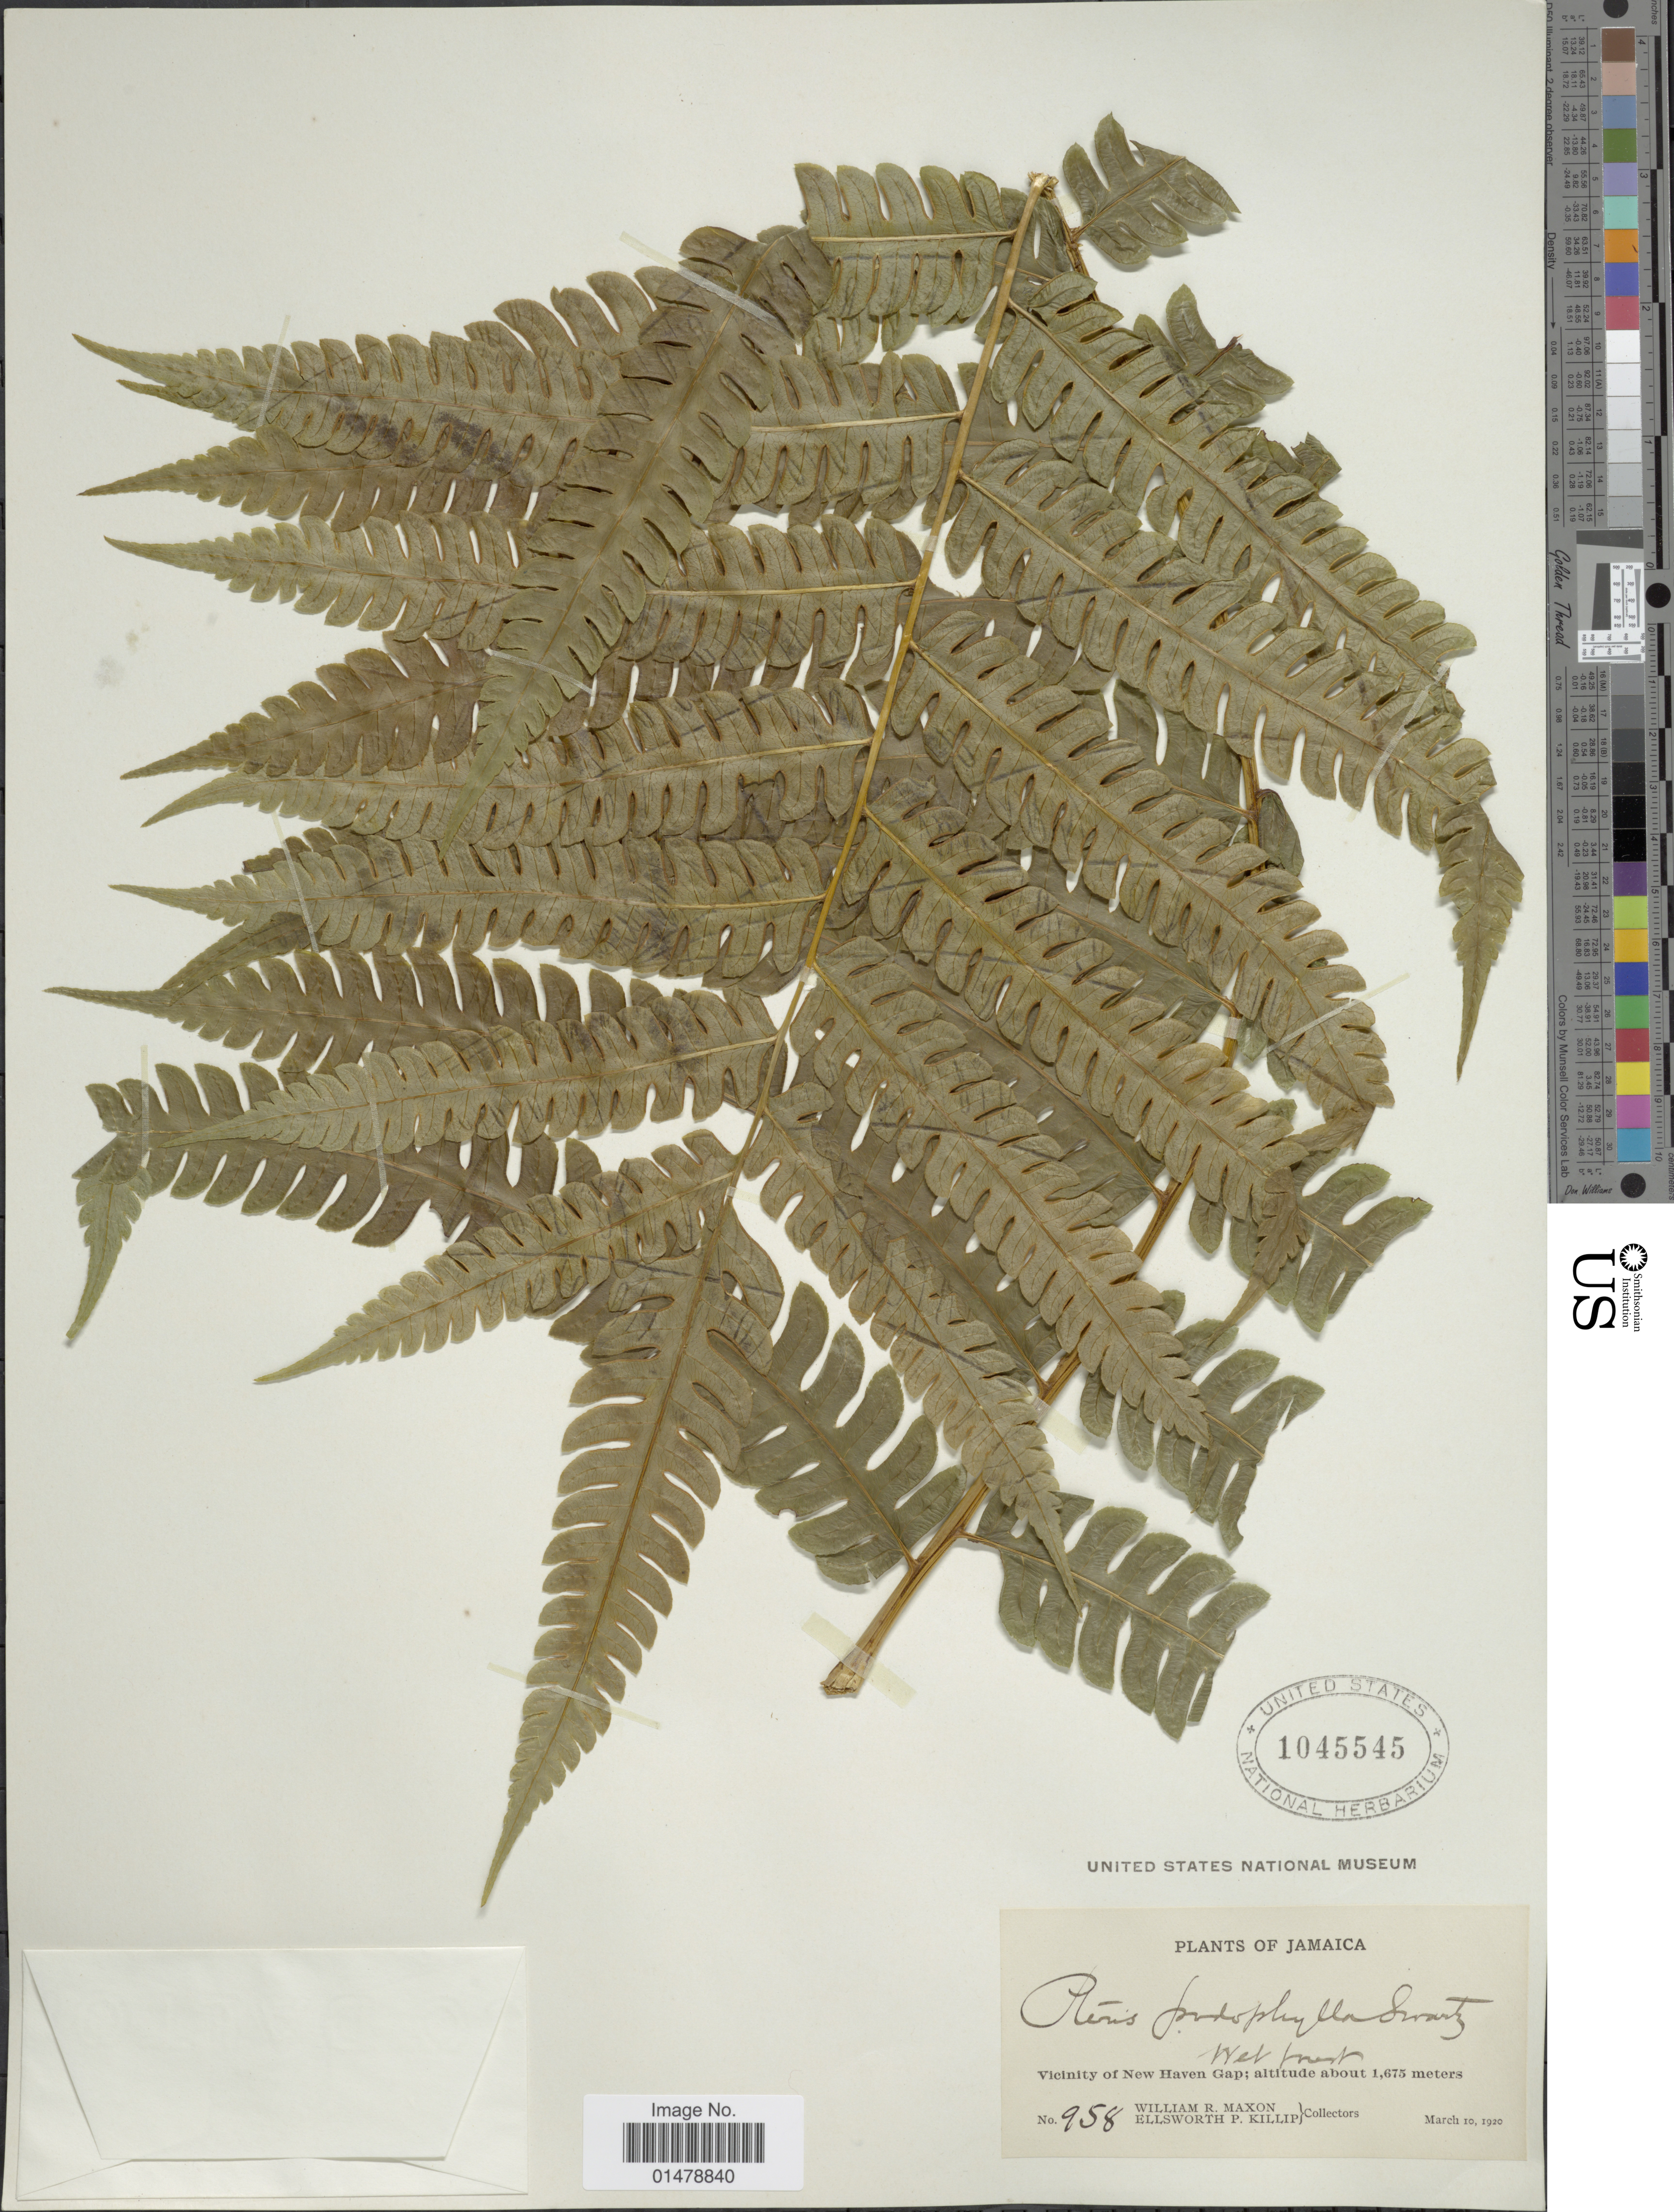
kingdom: Plantae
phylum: Tracheophyta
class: Polypodiopsida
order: Polypodiales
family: Pteridaceae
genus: Pteris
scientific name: Pteris podophylla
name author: Sw.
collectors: W. R. Maxon & E. P. Killip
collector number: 958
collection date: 1920-03-10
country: Jamaica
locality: Vicinity of New Haven Gap.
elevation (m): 1675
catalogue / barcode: US 1045545